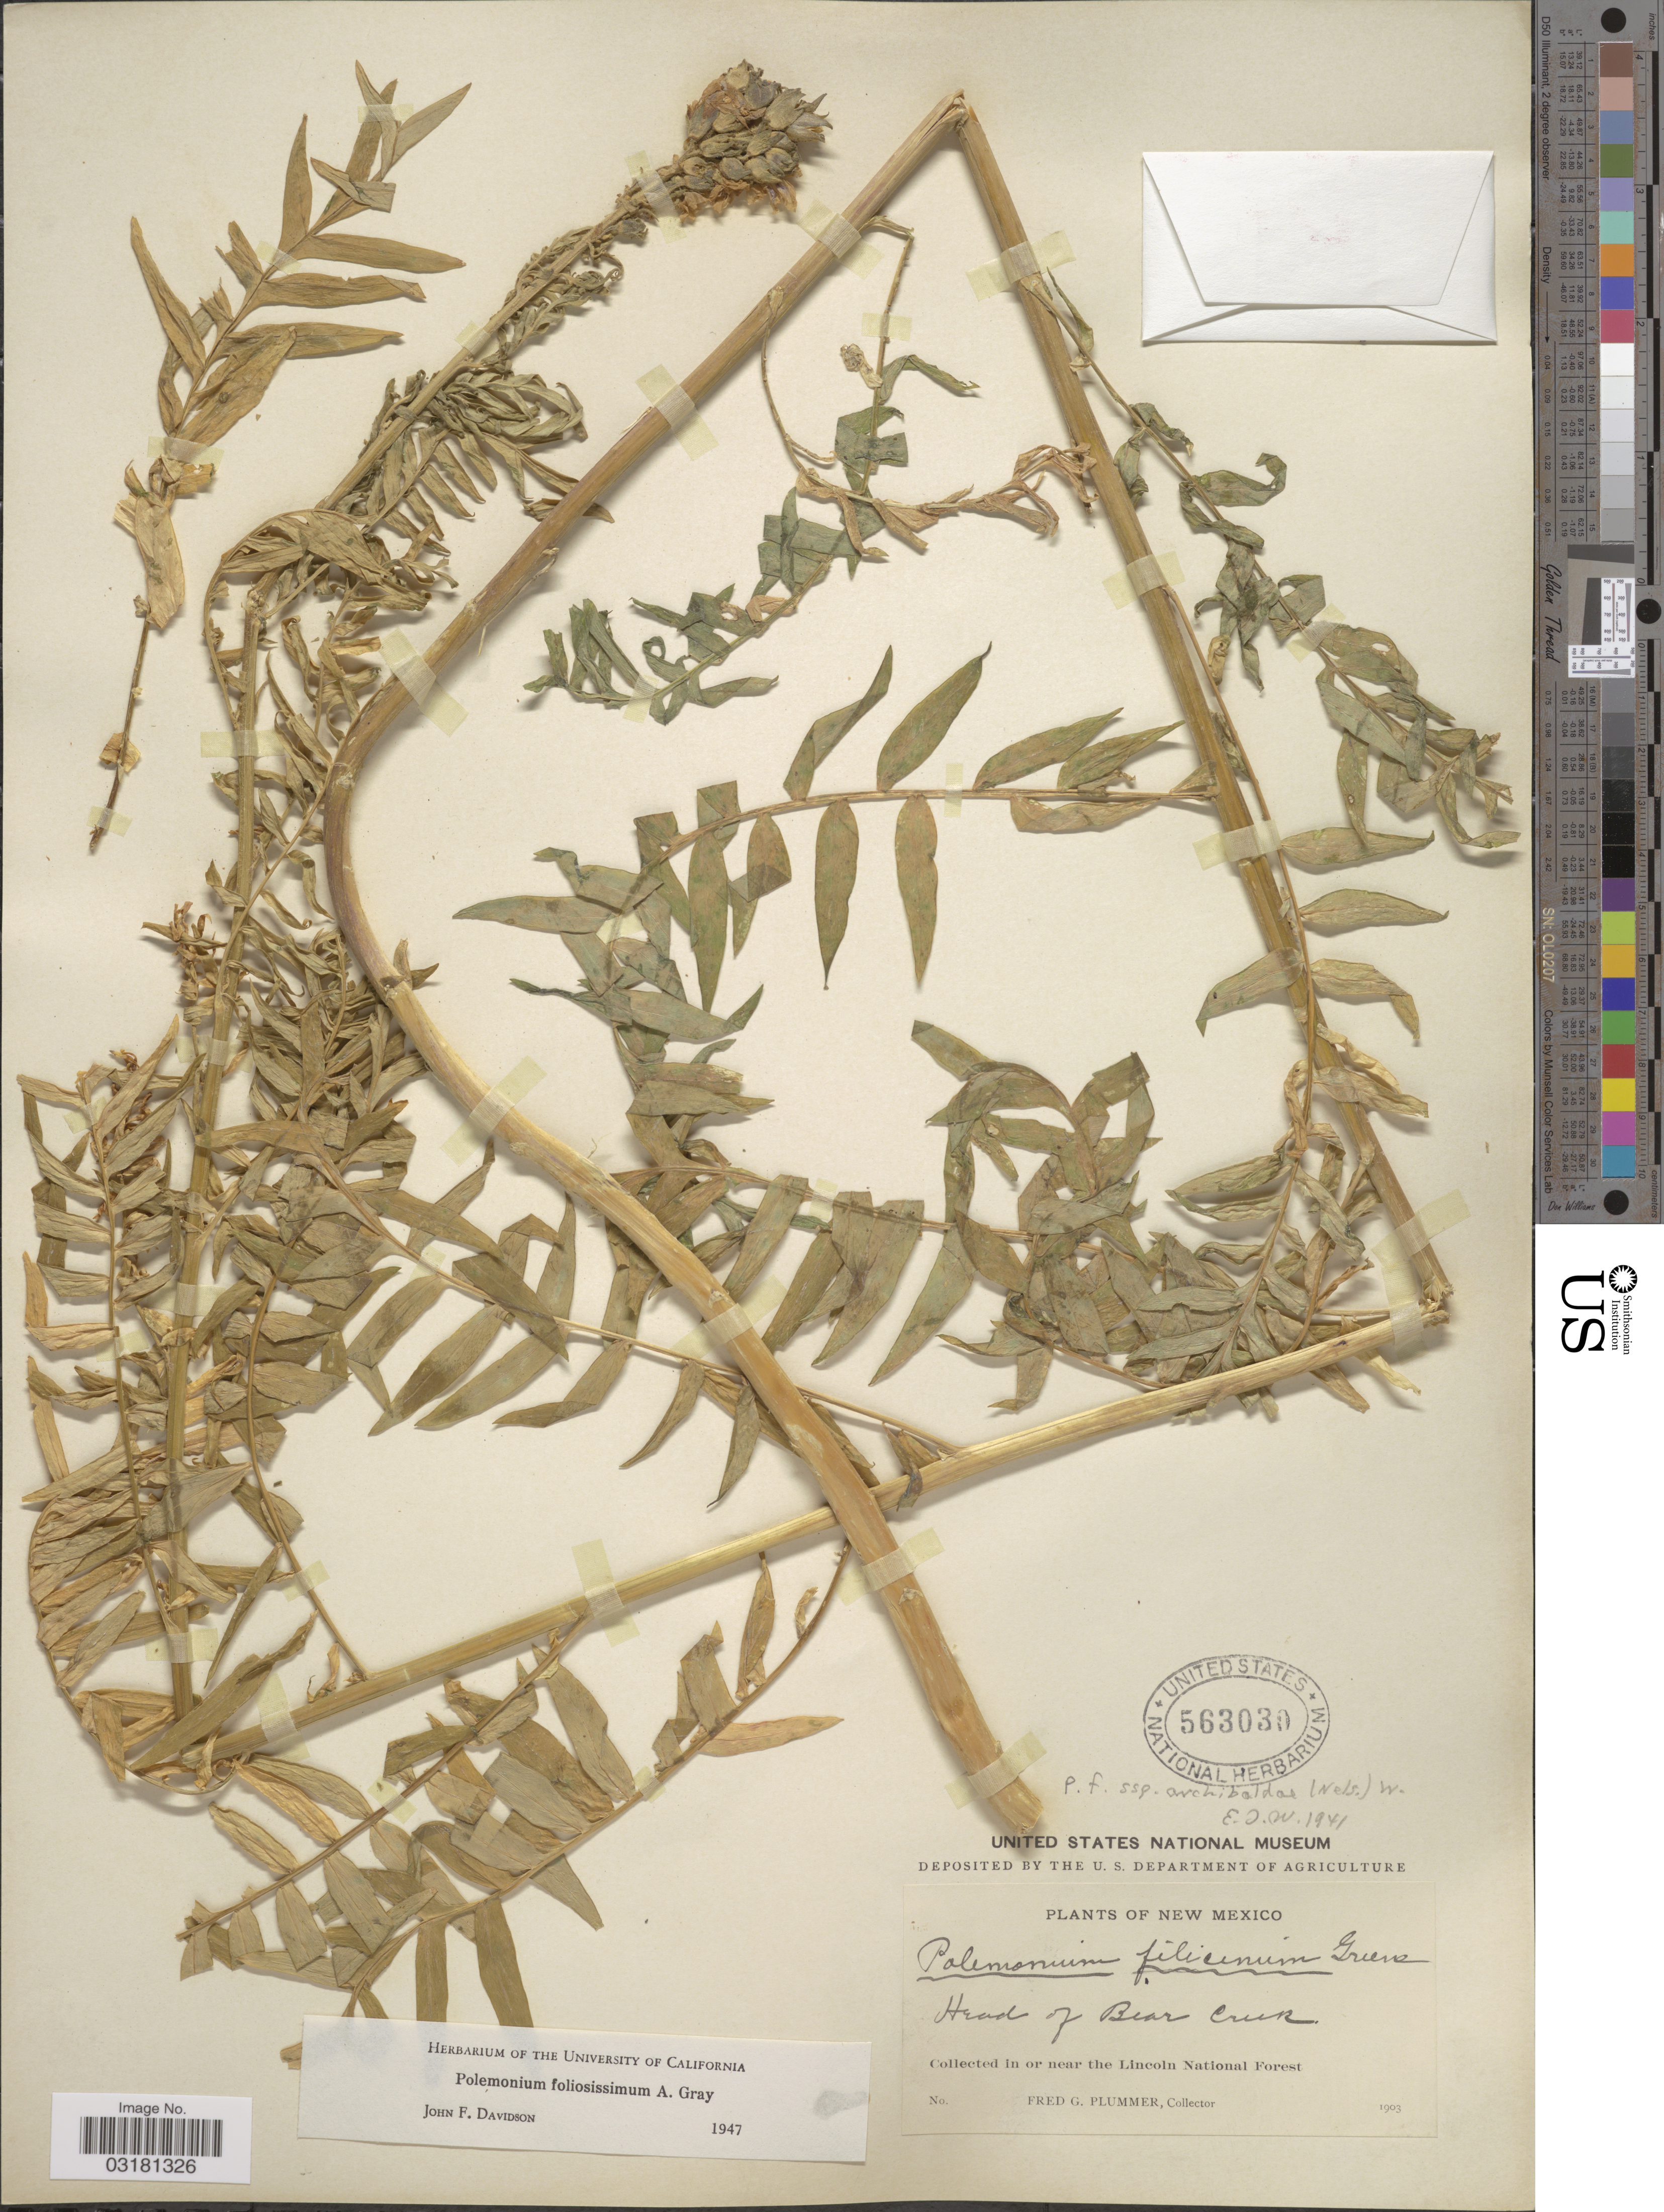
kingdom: Plantae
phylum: Tracheophyta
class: Magnoliopsida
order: Ericales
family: Polemoniaceae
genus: Polemonium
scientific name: Polemonium foliosissimum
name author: A. Gray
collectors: F. Plummer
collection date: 1903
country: United States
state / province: New Mexico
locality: Head of Bear Creek. In or near the Lincoln National Forest.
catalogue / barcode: US 563030